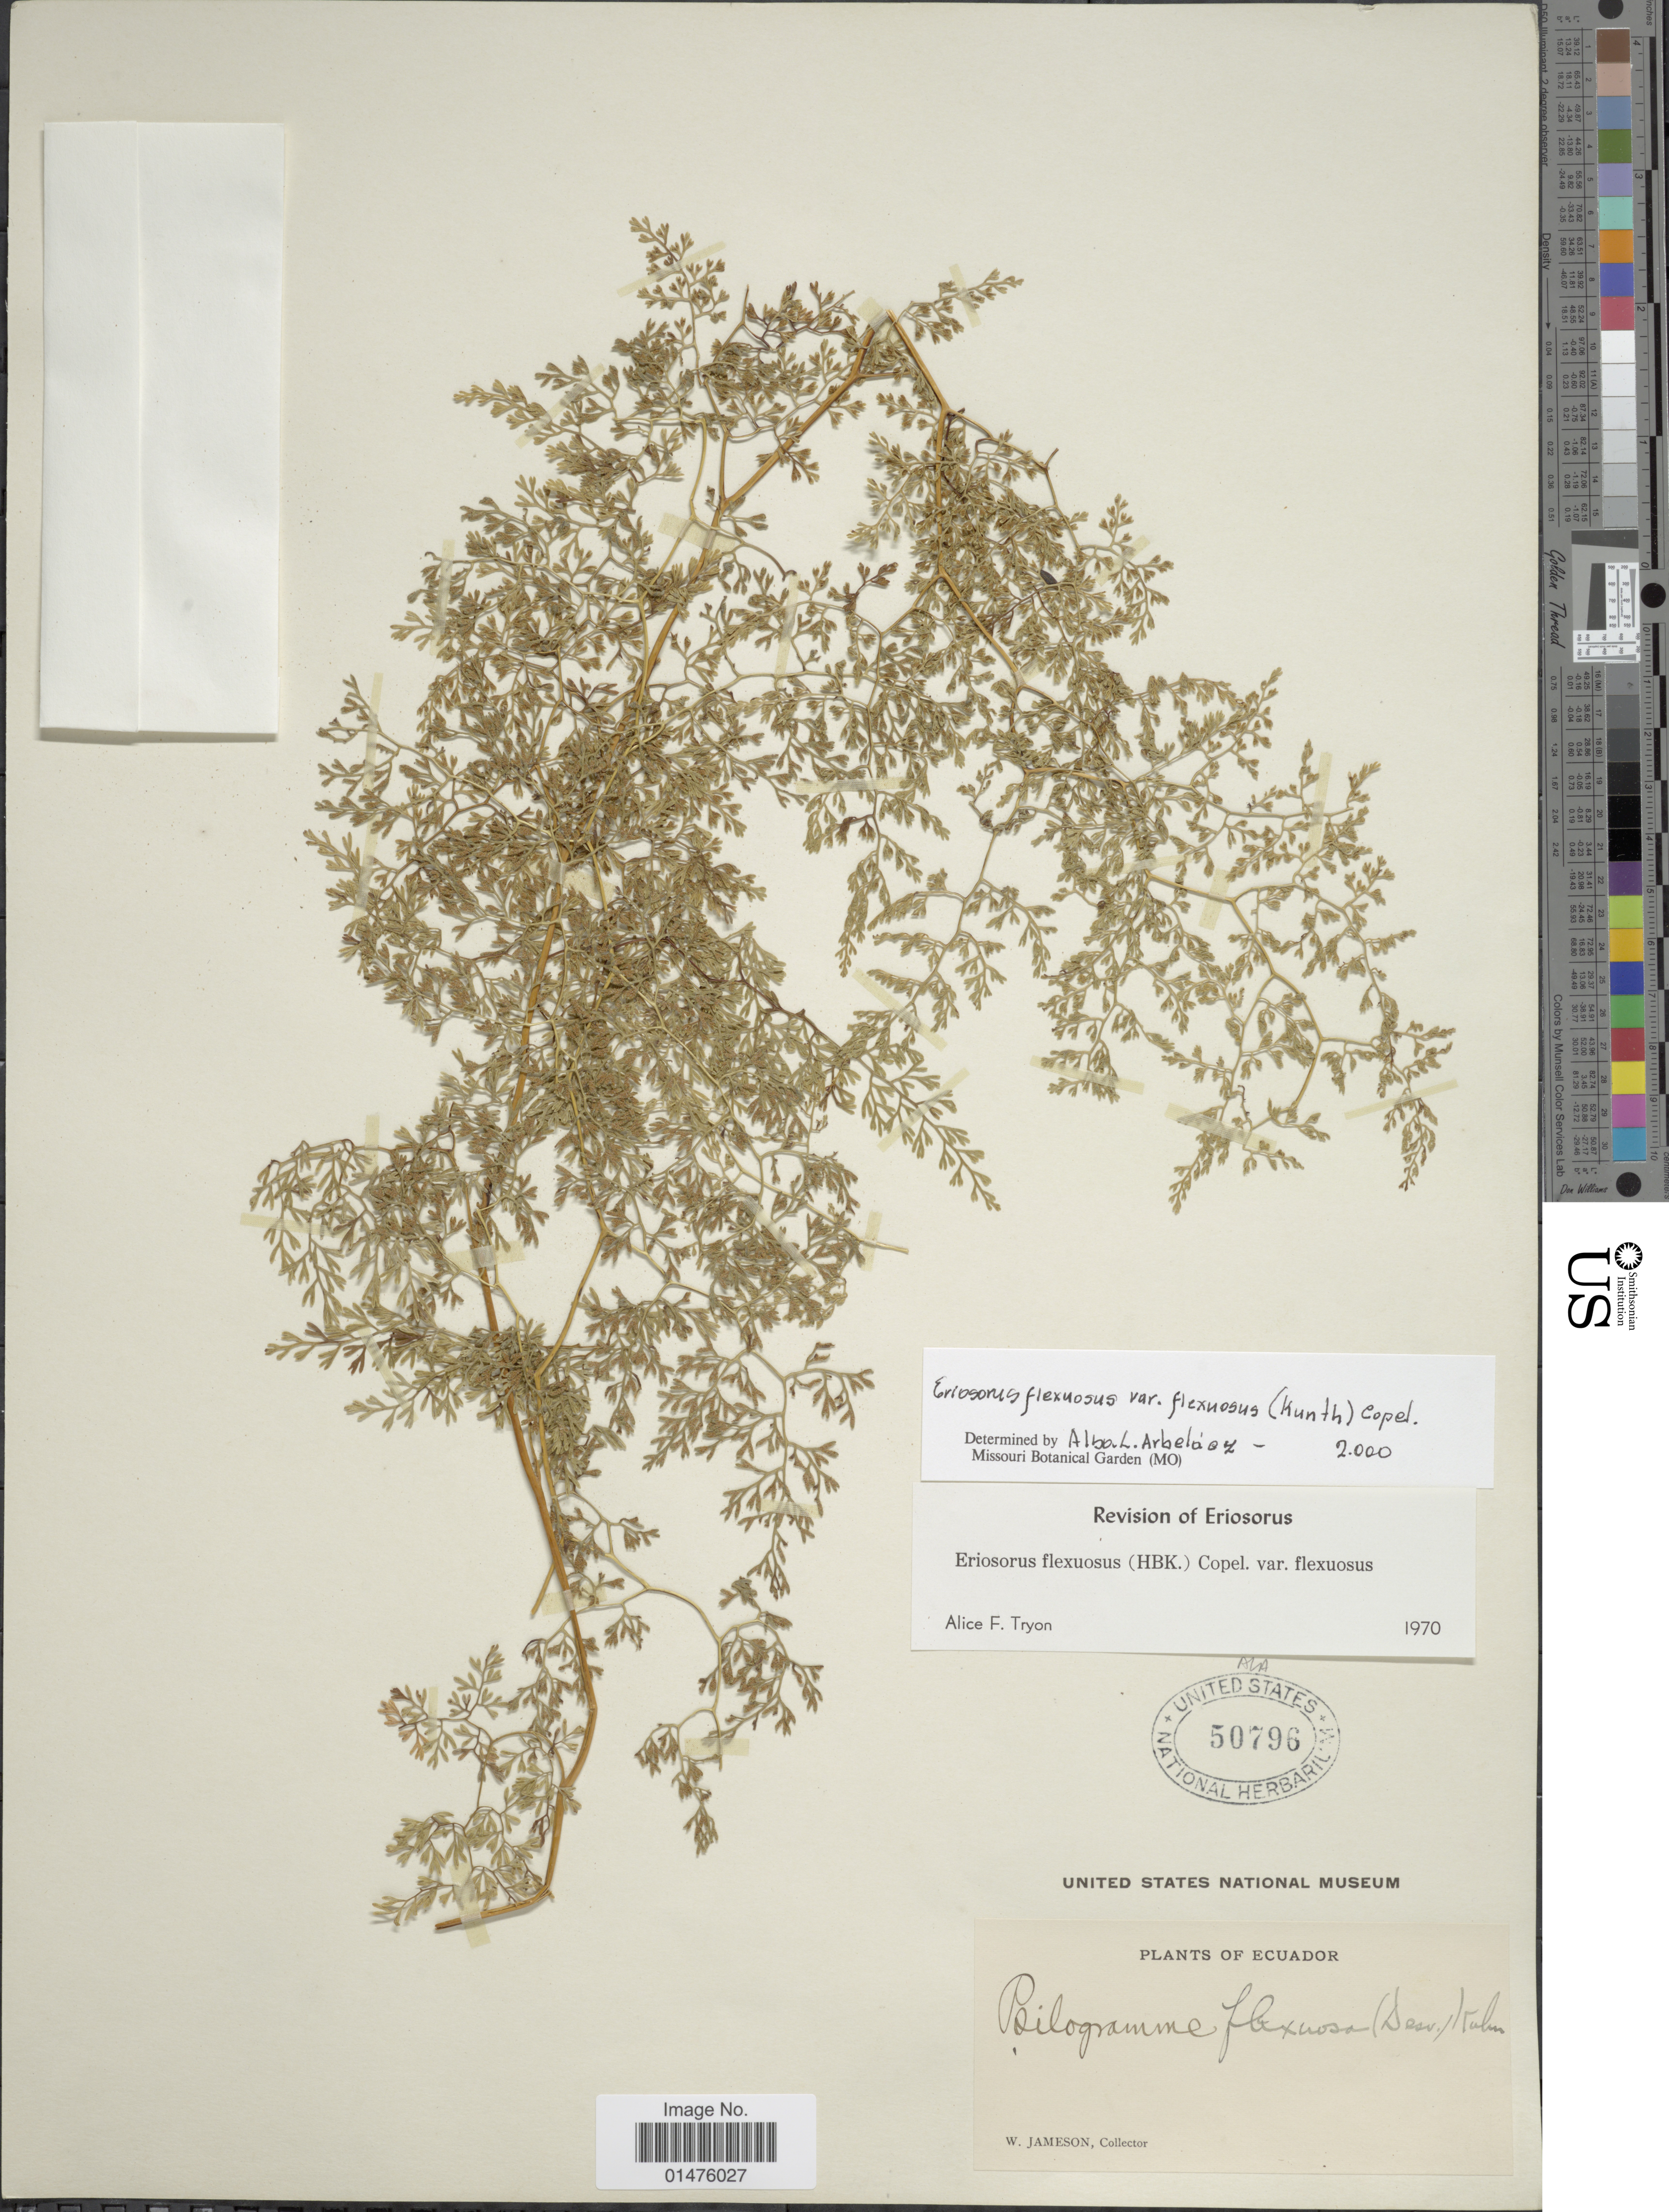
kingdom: Plantae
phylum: Tracheophyta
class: Polypodiopsida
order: Polypodiales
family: Pteridaceae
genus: Jamesonia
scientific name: Jamesonia flexuosa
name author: (Humb. & Bonpl.) Christenh.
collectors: W. Jameson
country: Ecuador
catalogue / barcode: US 50796